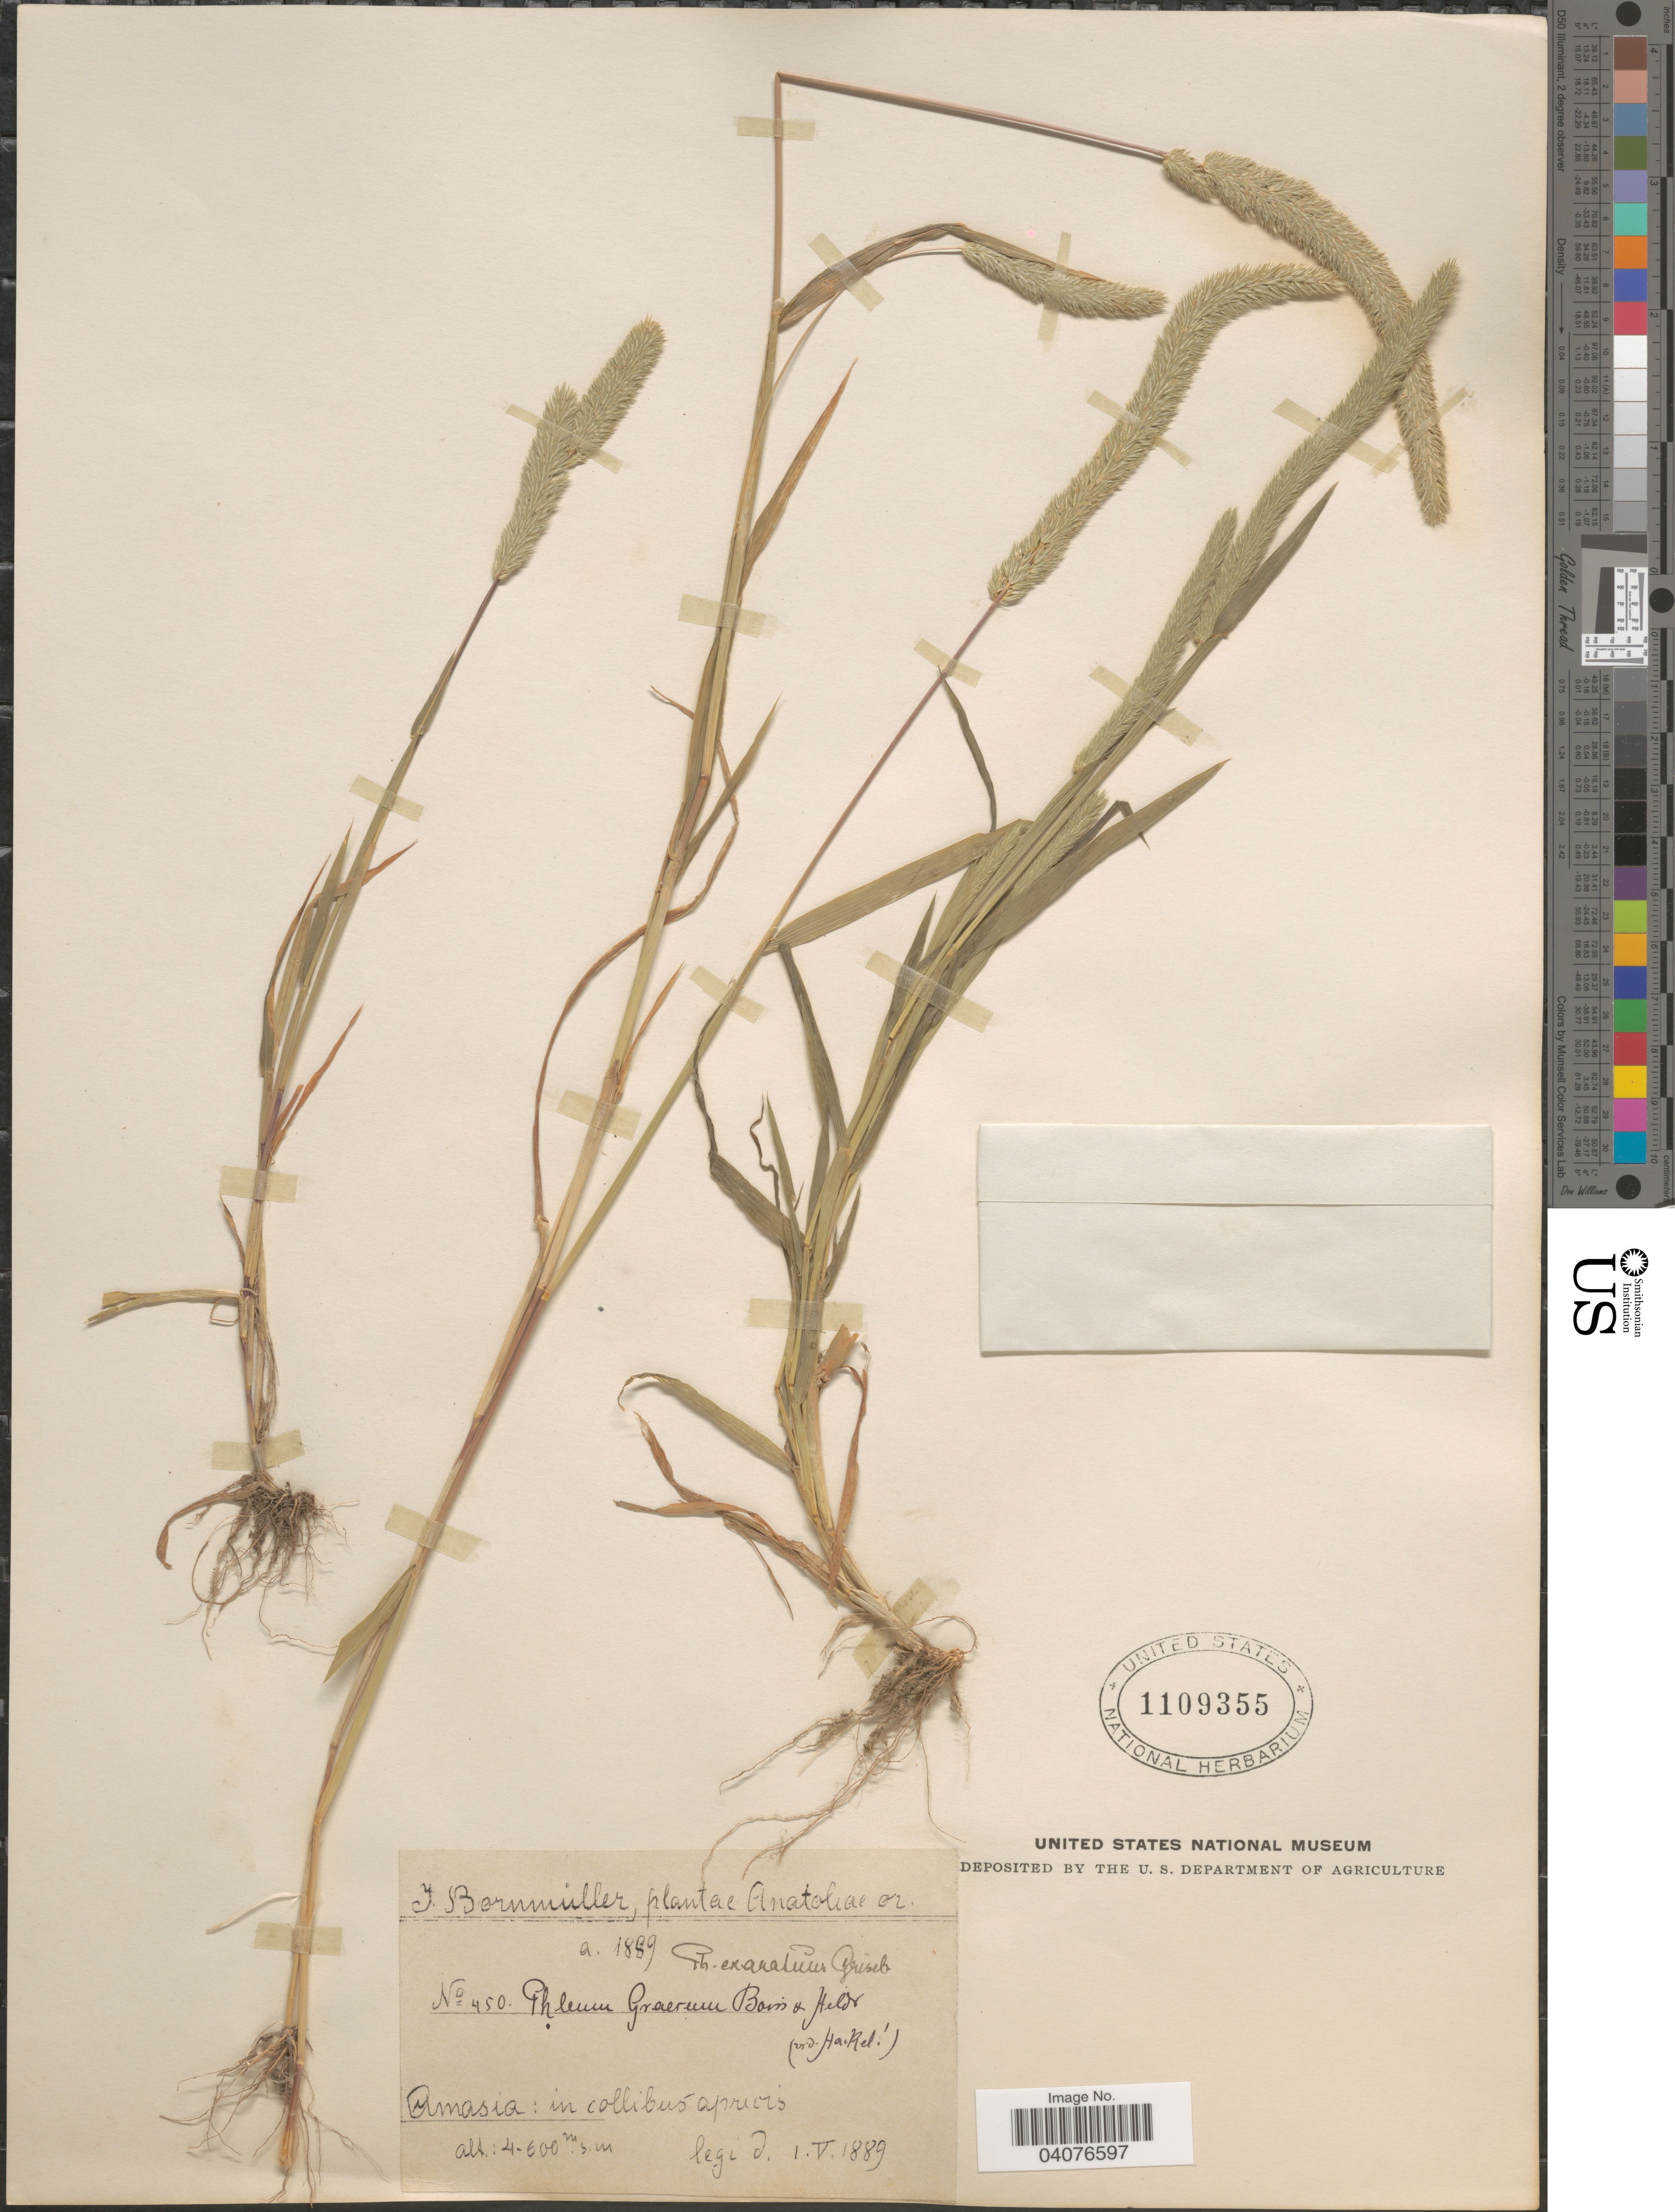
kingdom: Plantae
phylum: Tracheophyta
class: Liliopsida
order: Poales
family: Poaceae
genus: Phleum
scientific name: Phleum exaratum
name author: Hochst. ex Griseb.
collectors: J. Bornmüller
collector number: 450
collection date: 1889-05-01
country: Turkey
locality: Anatoliae or. Amasia: in collibus apricis.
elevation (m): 400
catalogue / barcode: US 1109355